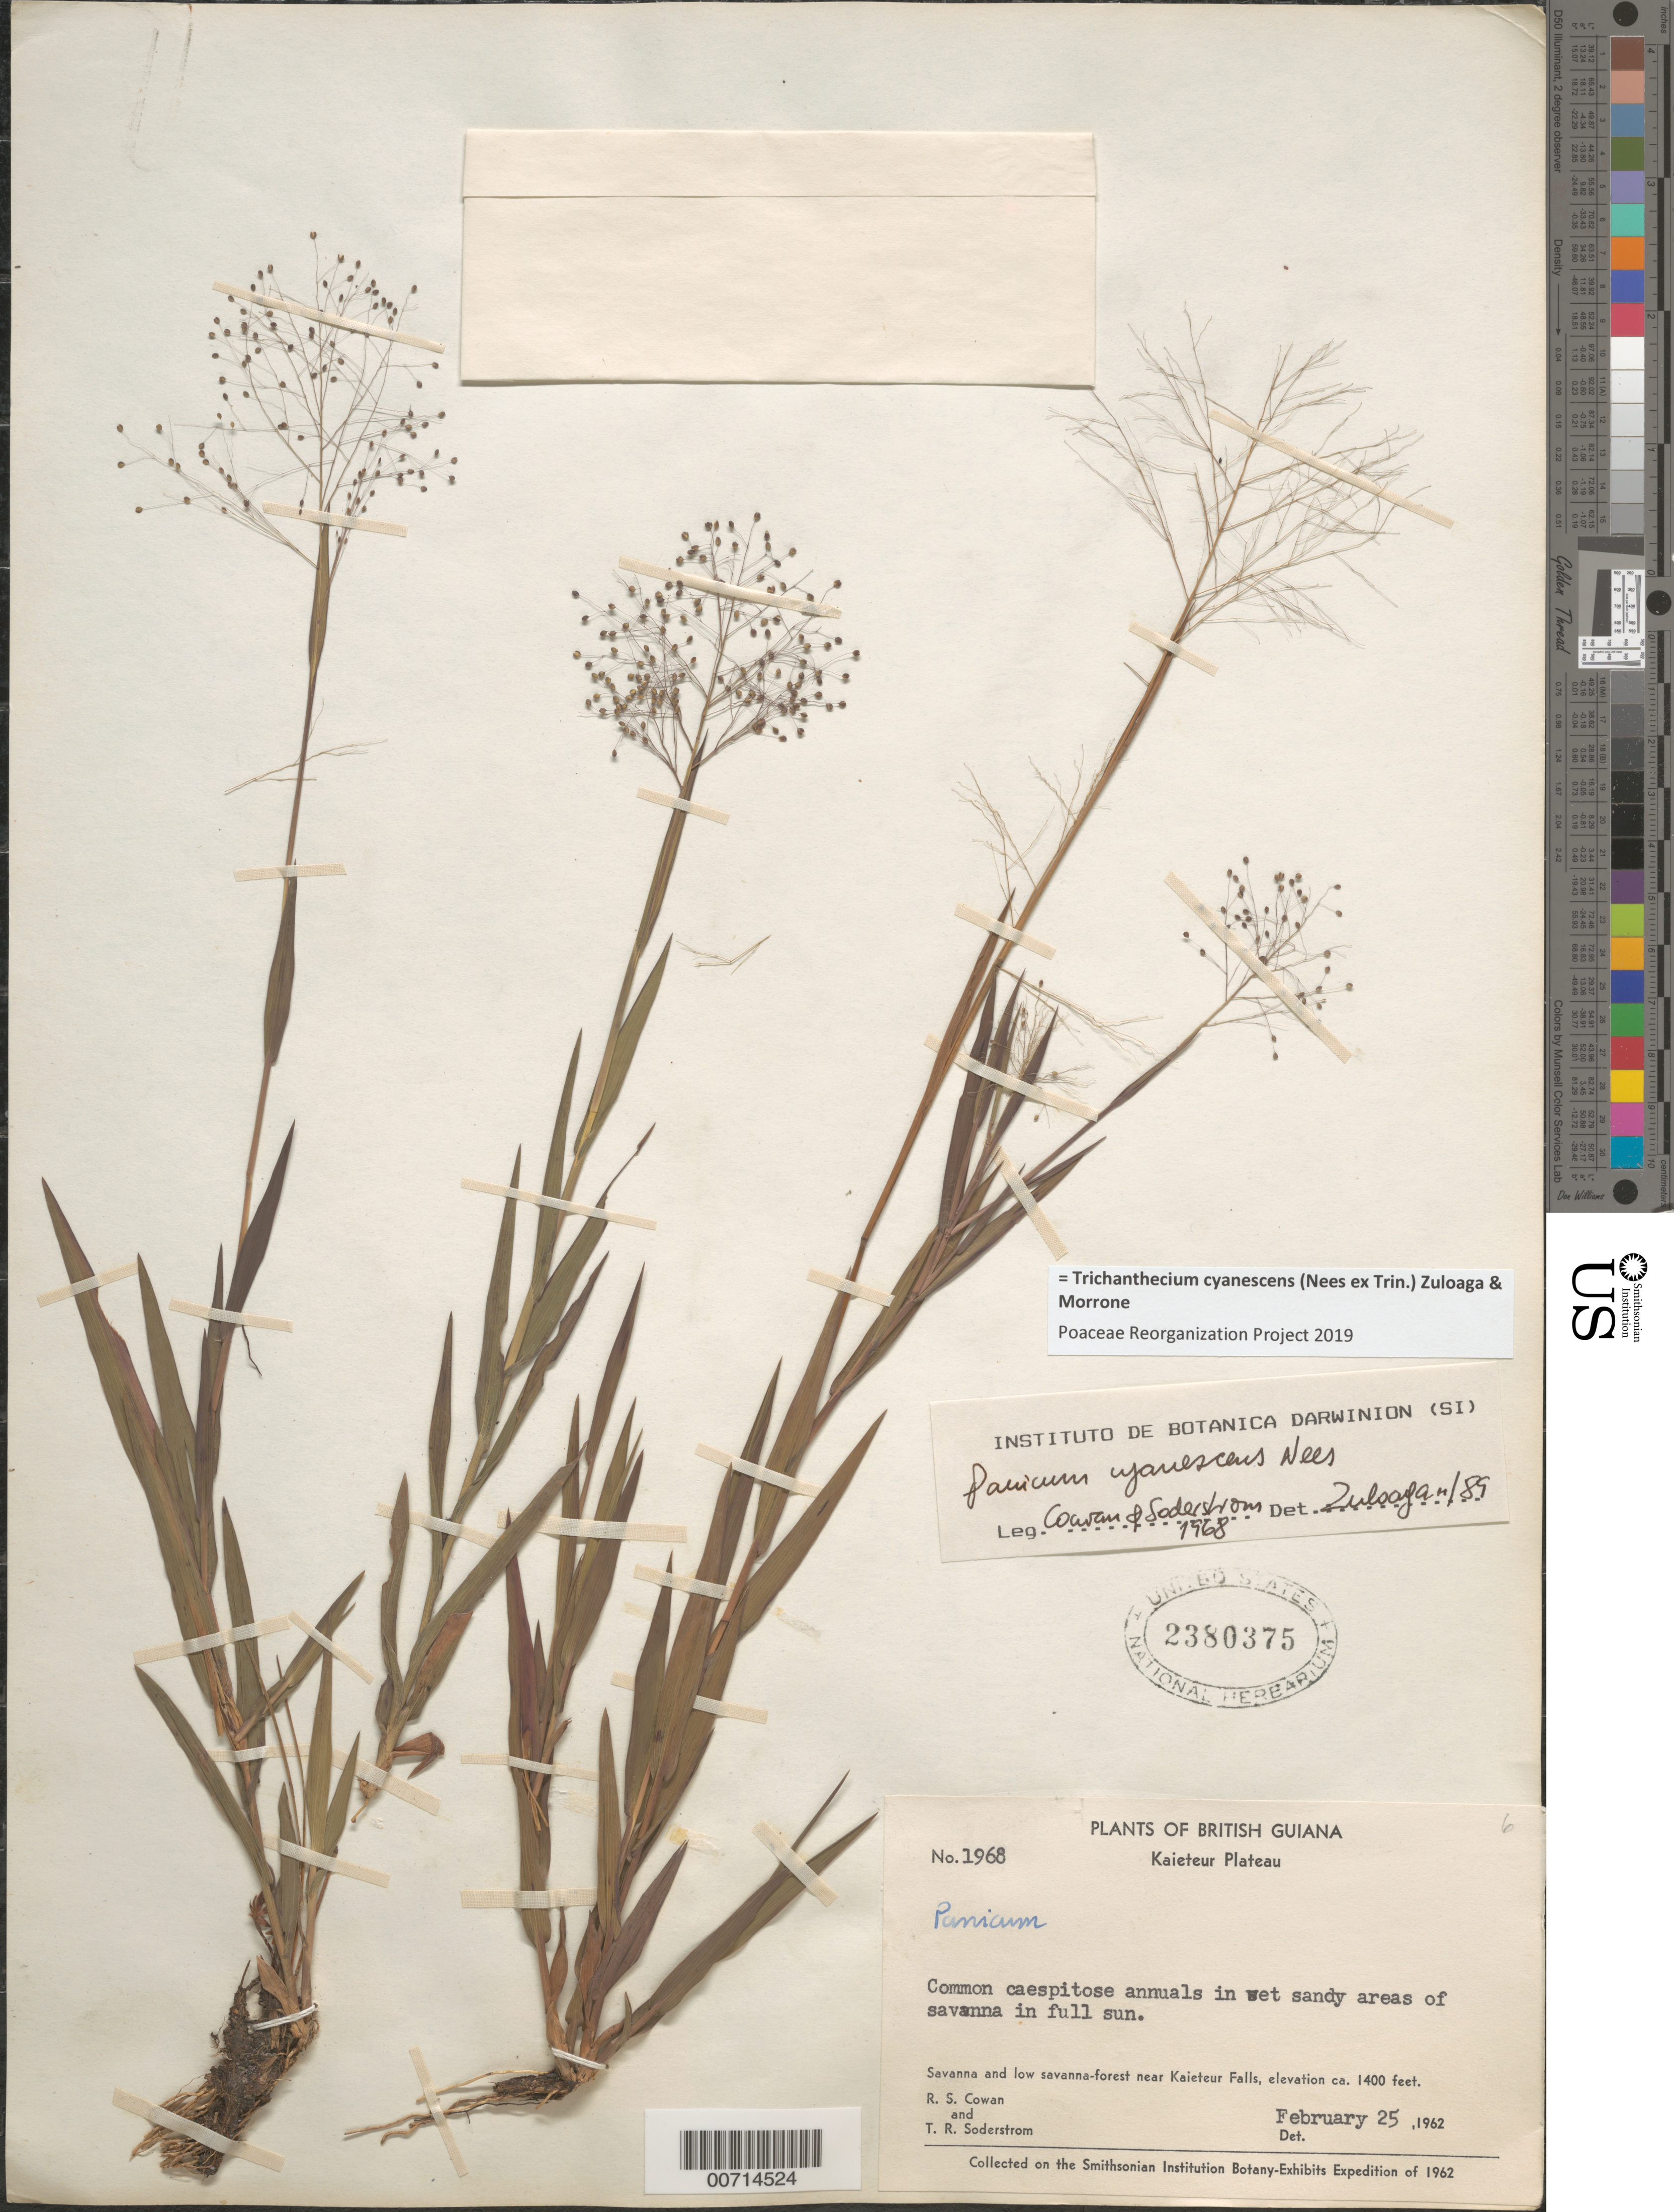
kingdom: Plantae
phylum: Tracheophyta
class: Liliopsida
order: Poales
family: Poaceae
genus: Trichanthecium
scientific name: Trichanthecium cyanescens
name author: (Nees ex Trin.) Zuloaga & Morrone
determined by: Poaceae Reorganization Project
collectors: R. S. Cowan & T. R. Soderstrom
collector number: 1968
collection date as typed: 25-Feb-62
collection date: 1962-02-25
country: Guyana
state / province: Potaro-Siparuni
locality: Kaieteur Plateau, near Kaieteur Falls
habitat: Savanna and low savanna forest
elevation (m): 427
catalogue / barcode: US 2380375